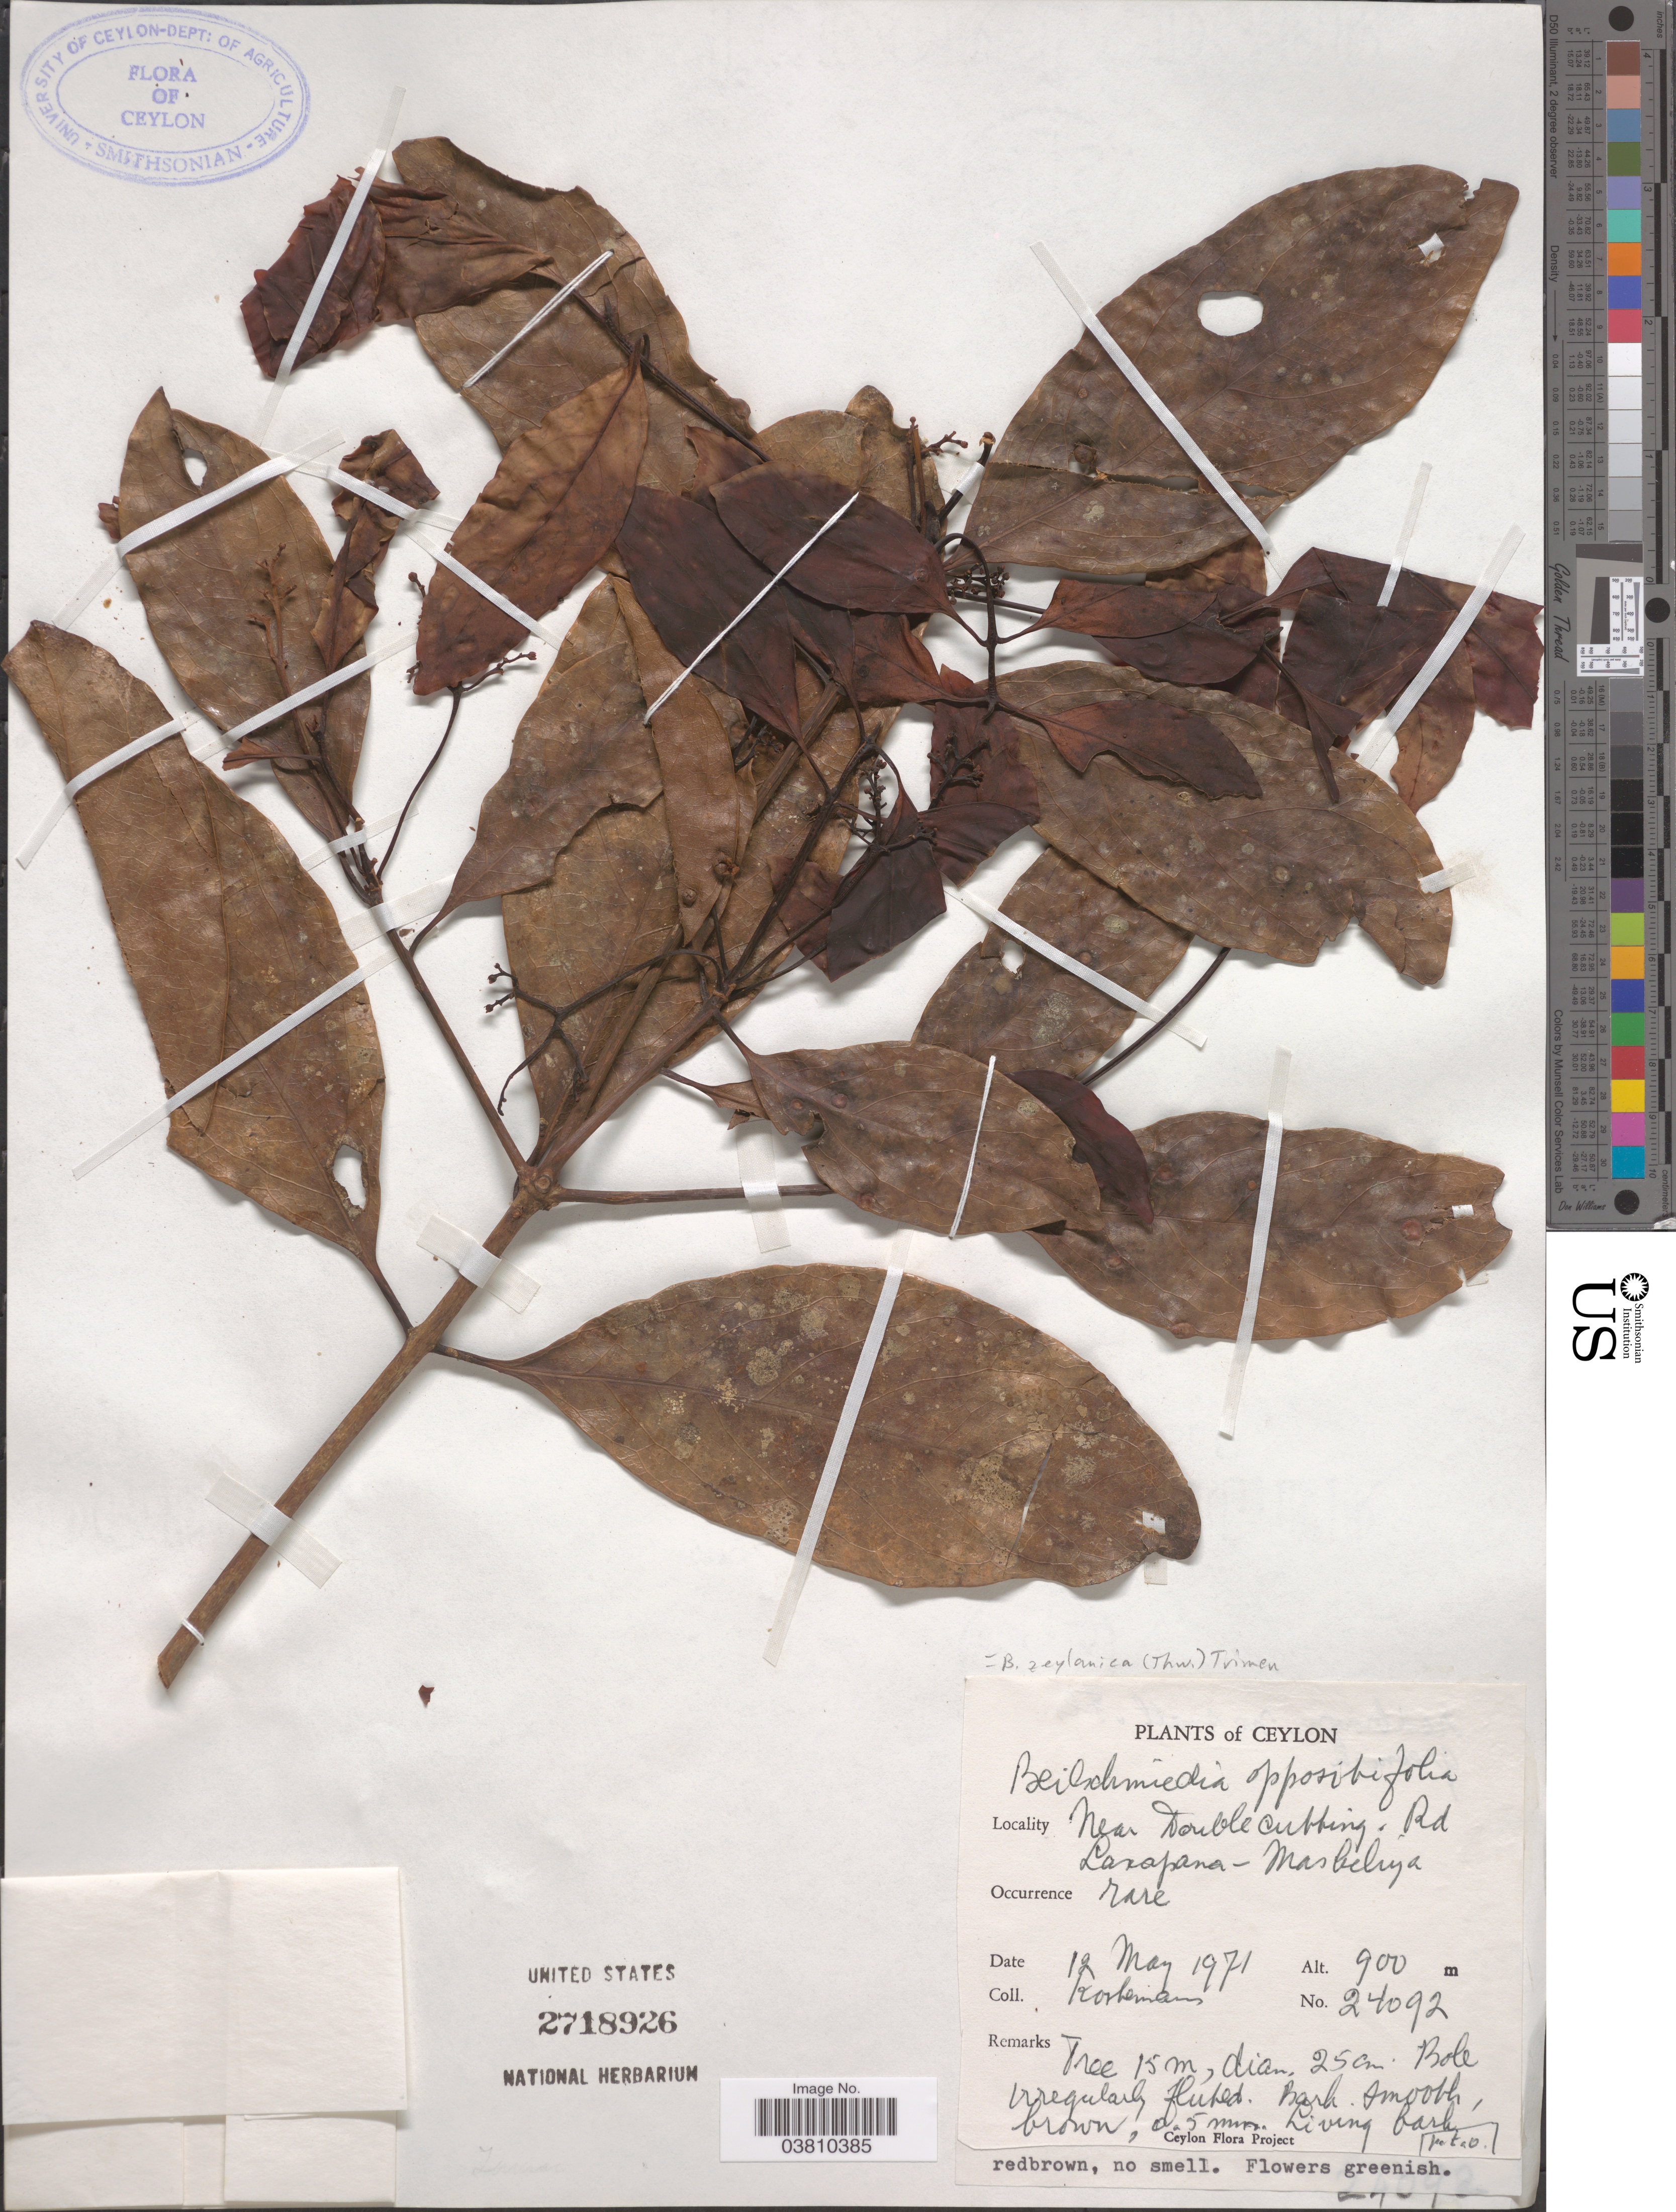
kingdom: Plantae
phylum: Tracheophyta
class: Magnoliopsida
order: Laurales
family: Lauraceae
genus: Beilschmiedia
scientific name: Beilschmiedia zeylanica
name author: (Thwaites) Trimen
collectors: Kostermans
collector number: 24092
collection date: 1971-05-12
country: Sri Lanka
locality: Ceylon. Near Doublecutting. Rd Laxapana - Masbeliya.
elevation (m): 900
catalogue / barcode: US 2718926